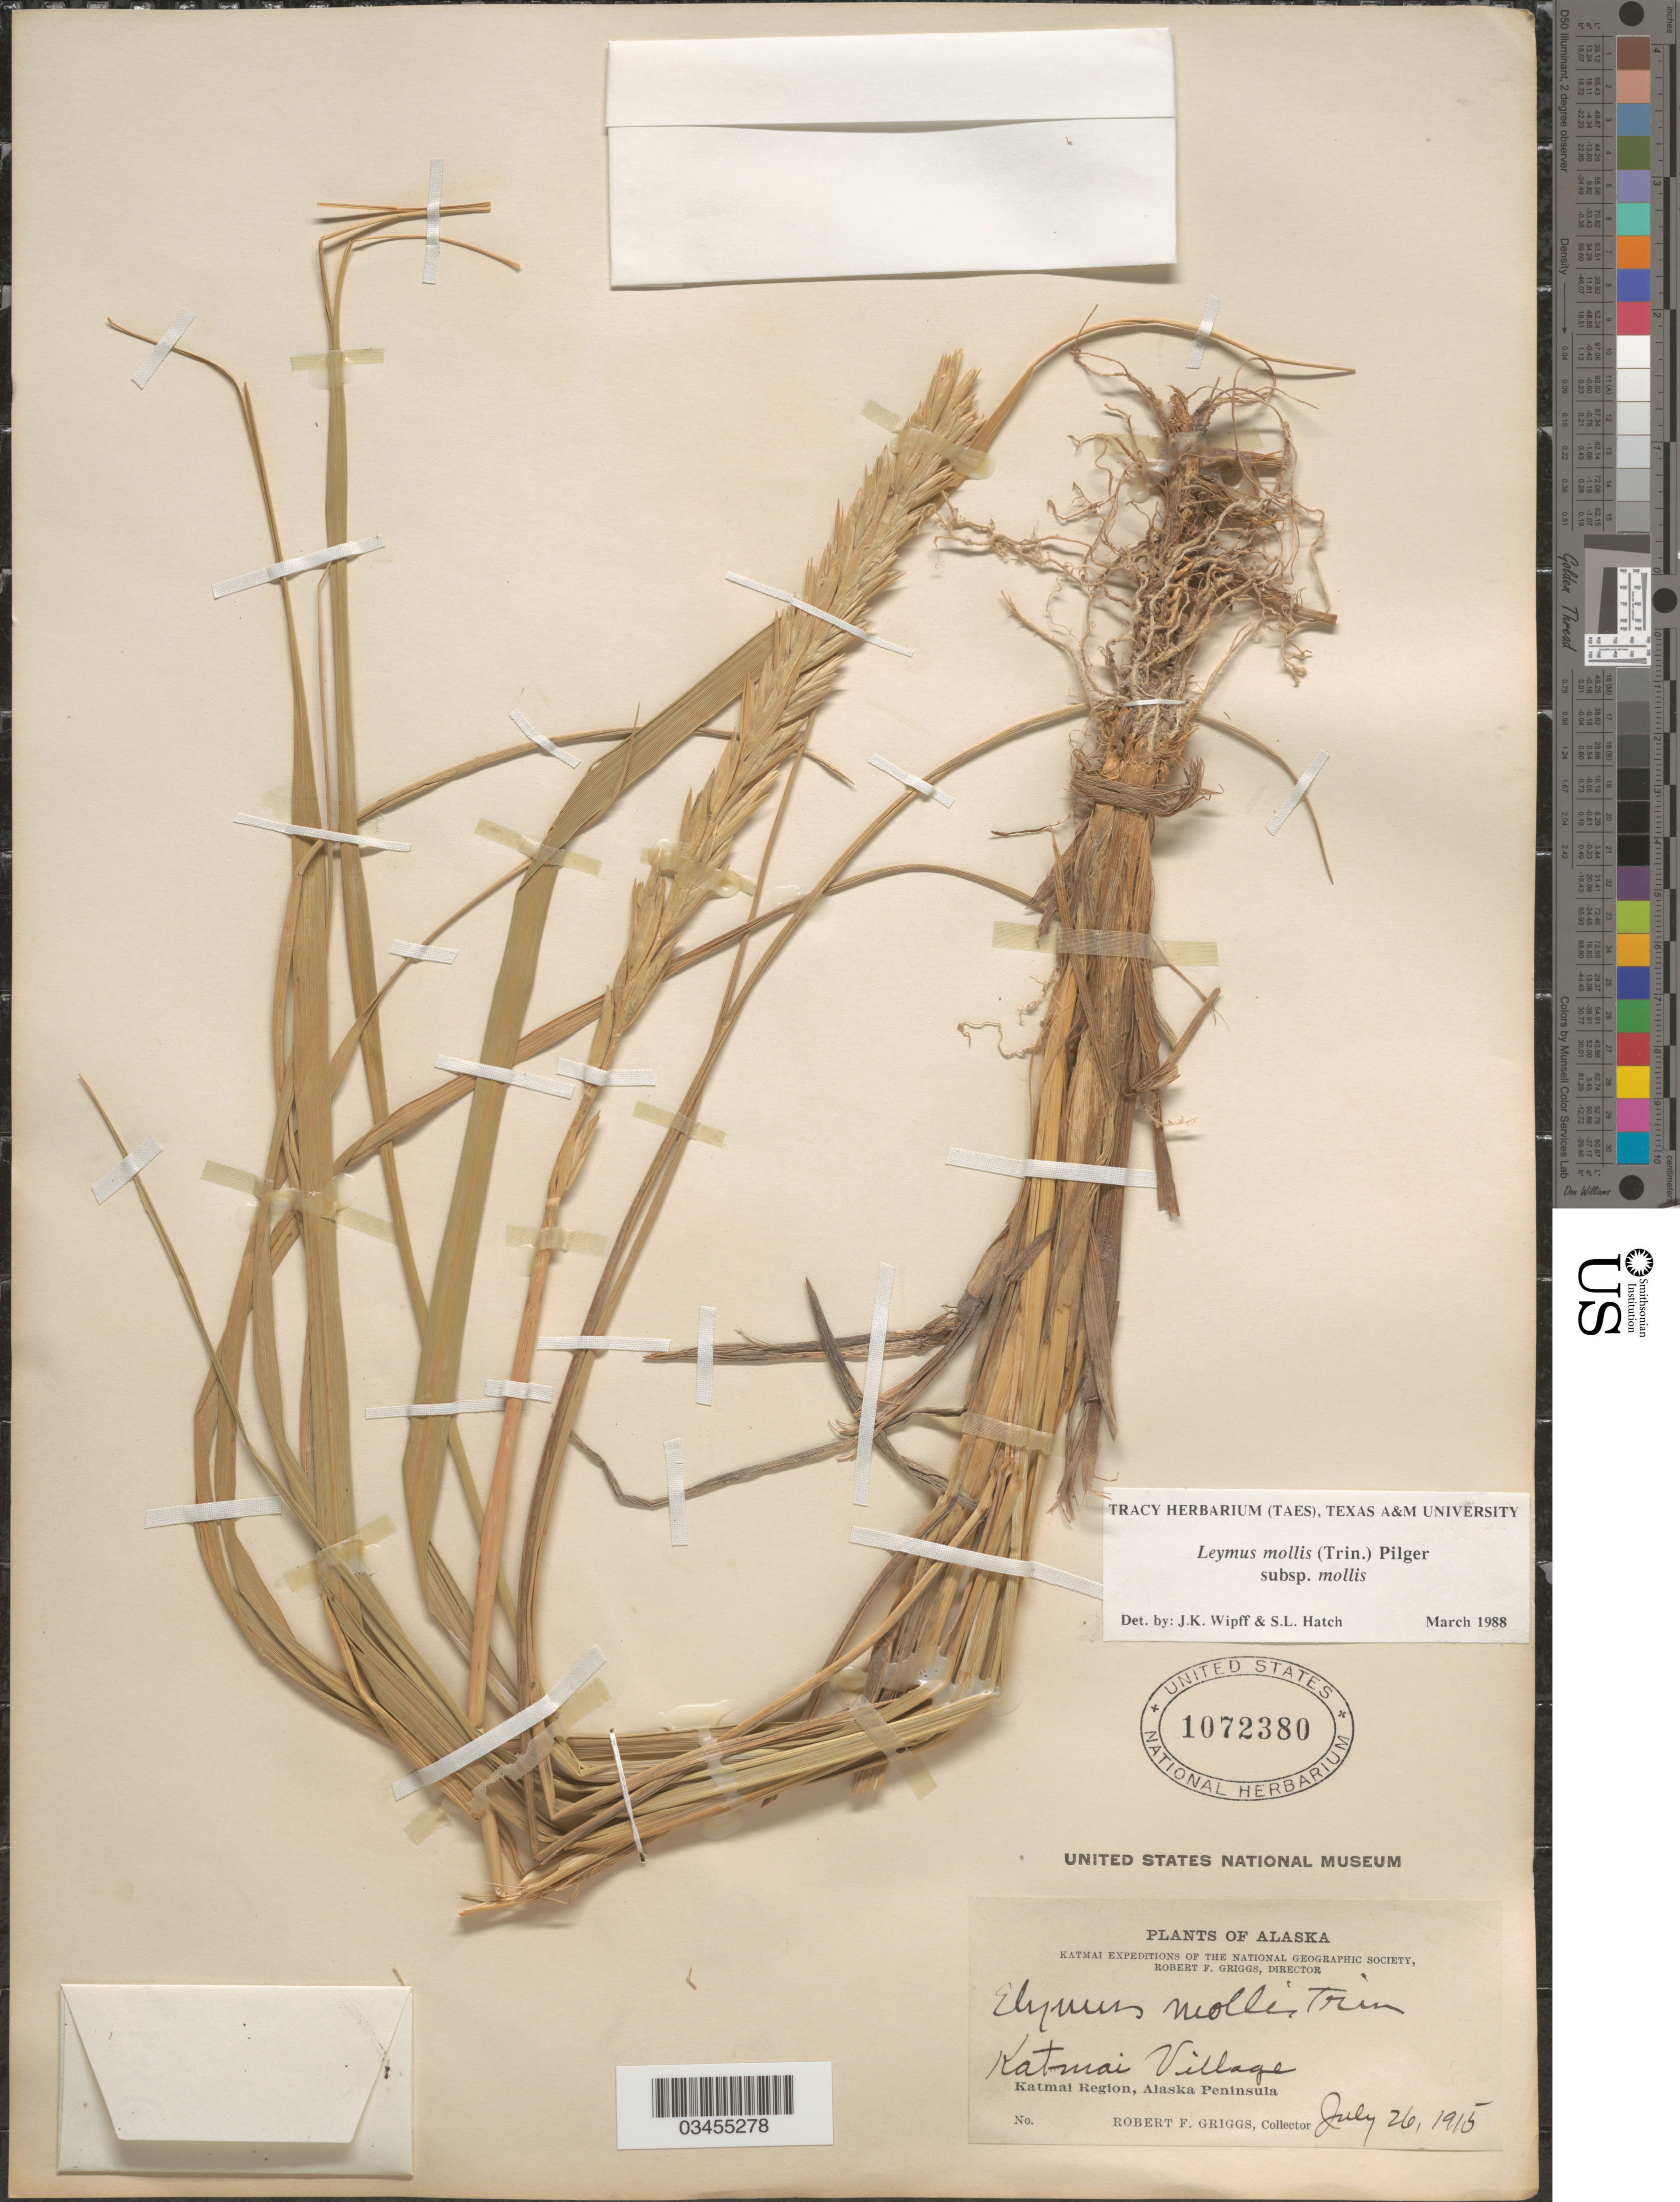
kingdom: Plantae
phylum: Tracheophyta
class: Liliopsida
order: Poales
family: Poaceae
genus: Leymus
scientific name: Leymus mollis subsp. mollis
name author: (Trin.) Pilg.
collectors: R. F. Griggs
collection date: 1915-07-26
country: United States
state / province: Alaska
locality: Katmai Expeditions of the National Geographic Society. Katmai Village. Katmai Region, Alaska Peninsula.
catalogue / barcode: US 1072380